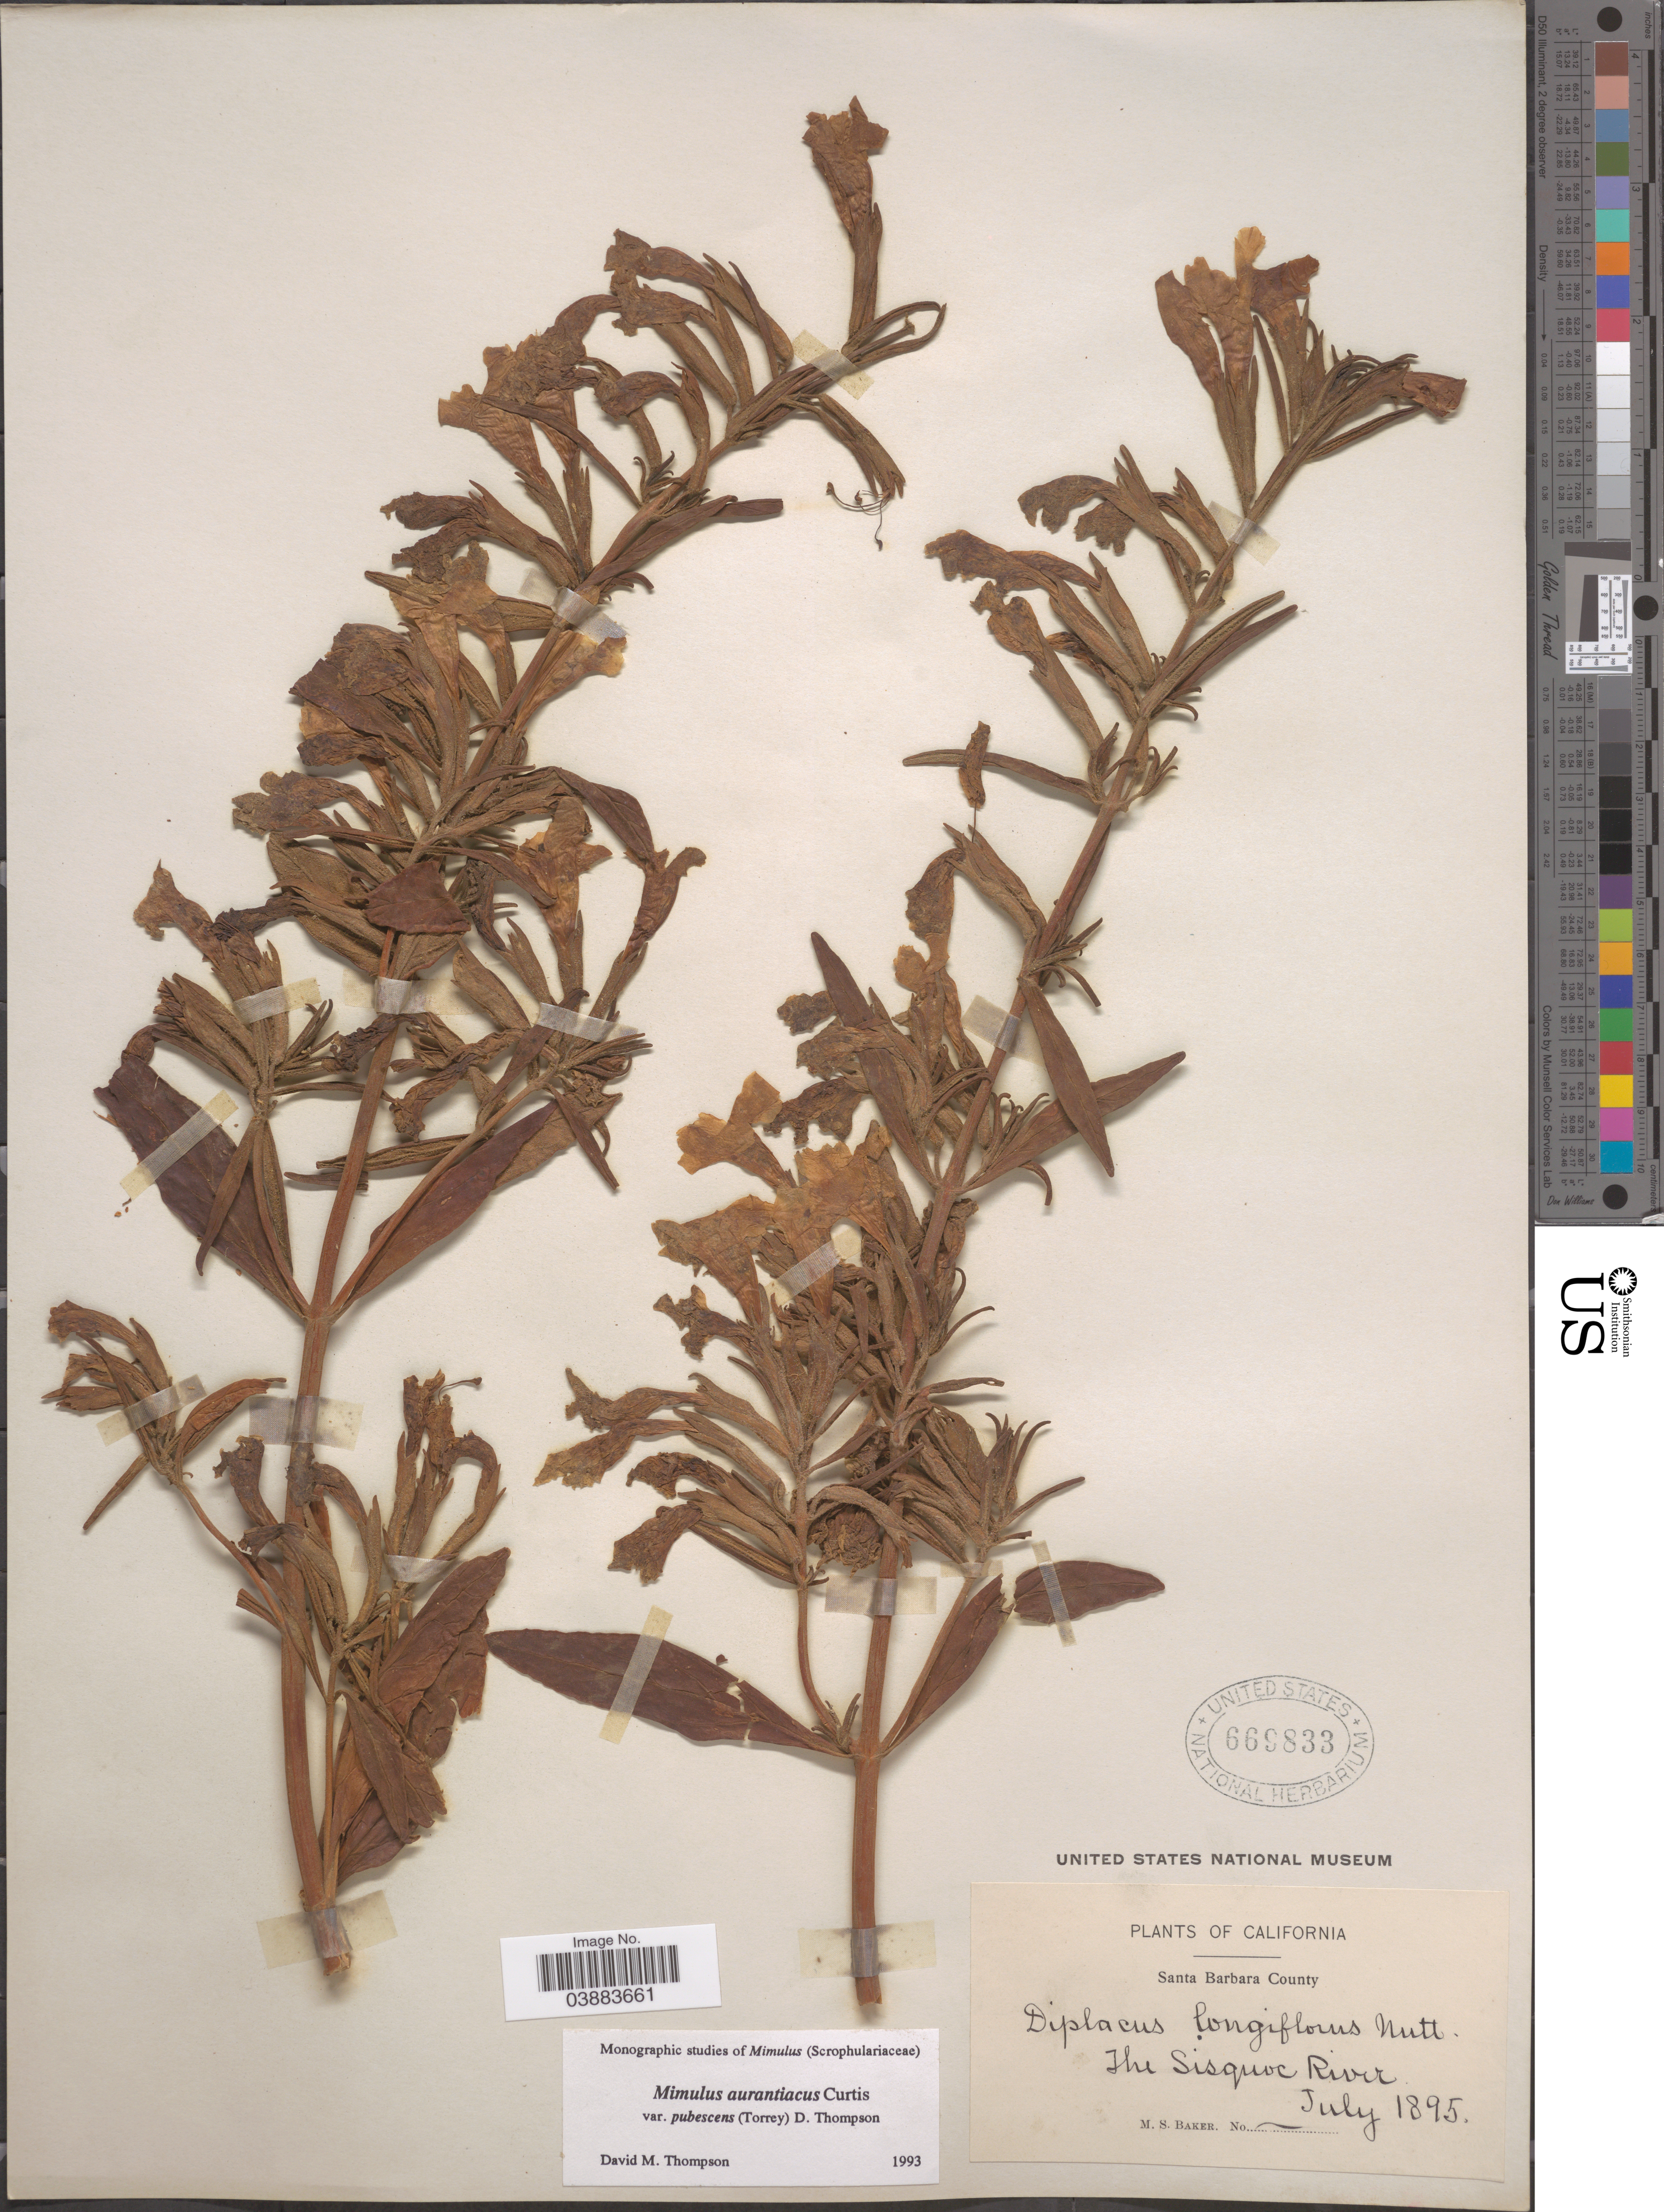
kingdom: Plantae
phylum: Tracheophyta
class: Magnoliopsida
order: Lamiales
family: Phrymaceae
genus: Diplacus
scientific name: Diplacus aurantiacus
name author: (Curtis) Jeps.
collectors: M. S. Baker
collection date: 1895-07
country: United States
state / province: California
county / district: Santa Barbara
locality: Santa Barbara County. The Sisquoc River.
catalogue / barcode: US 669833